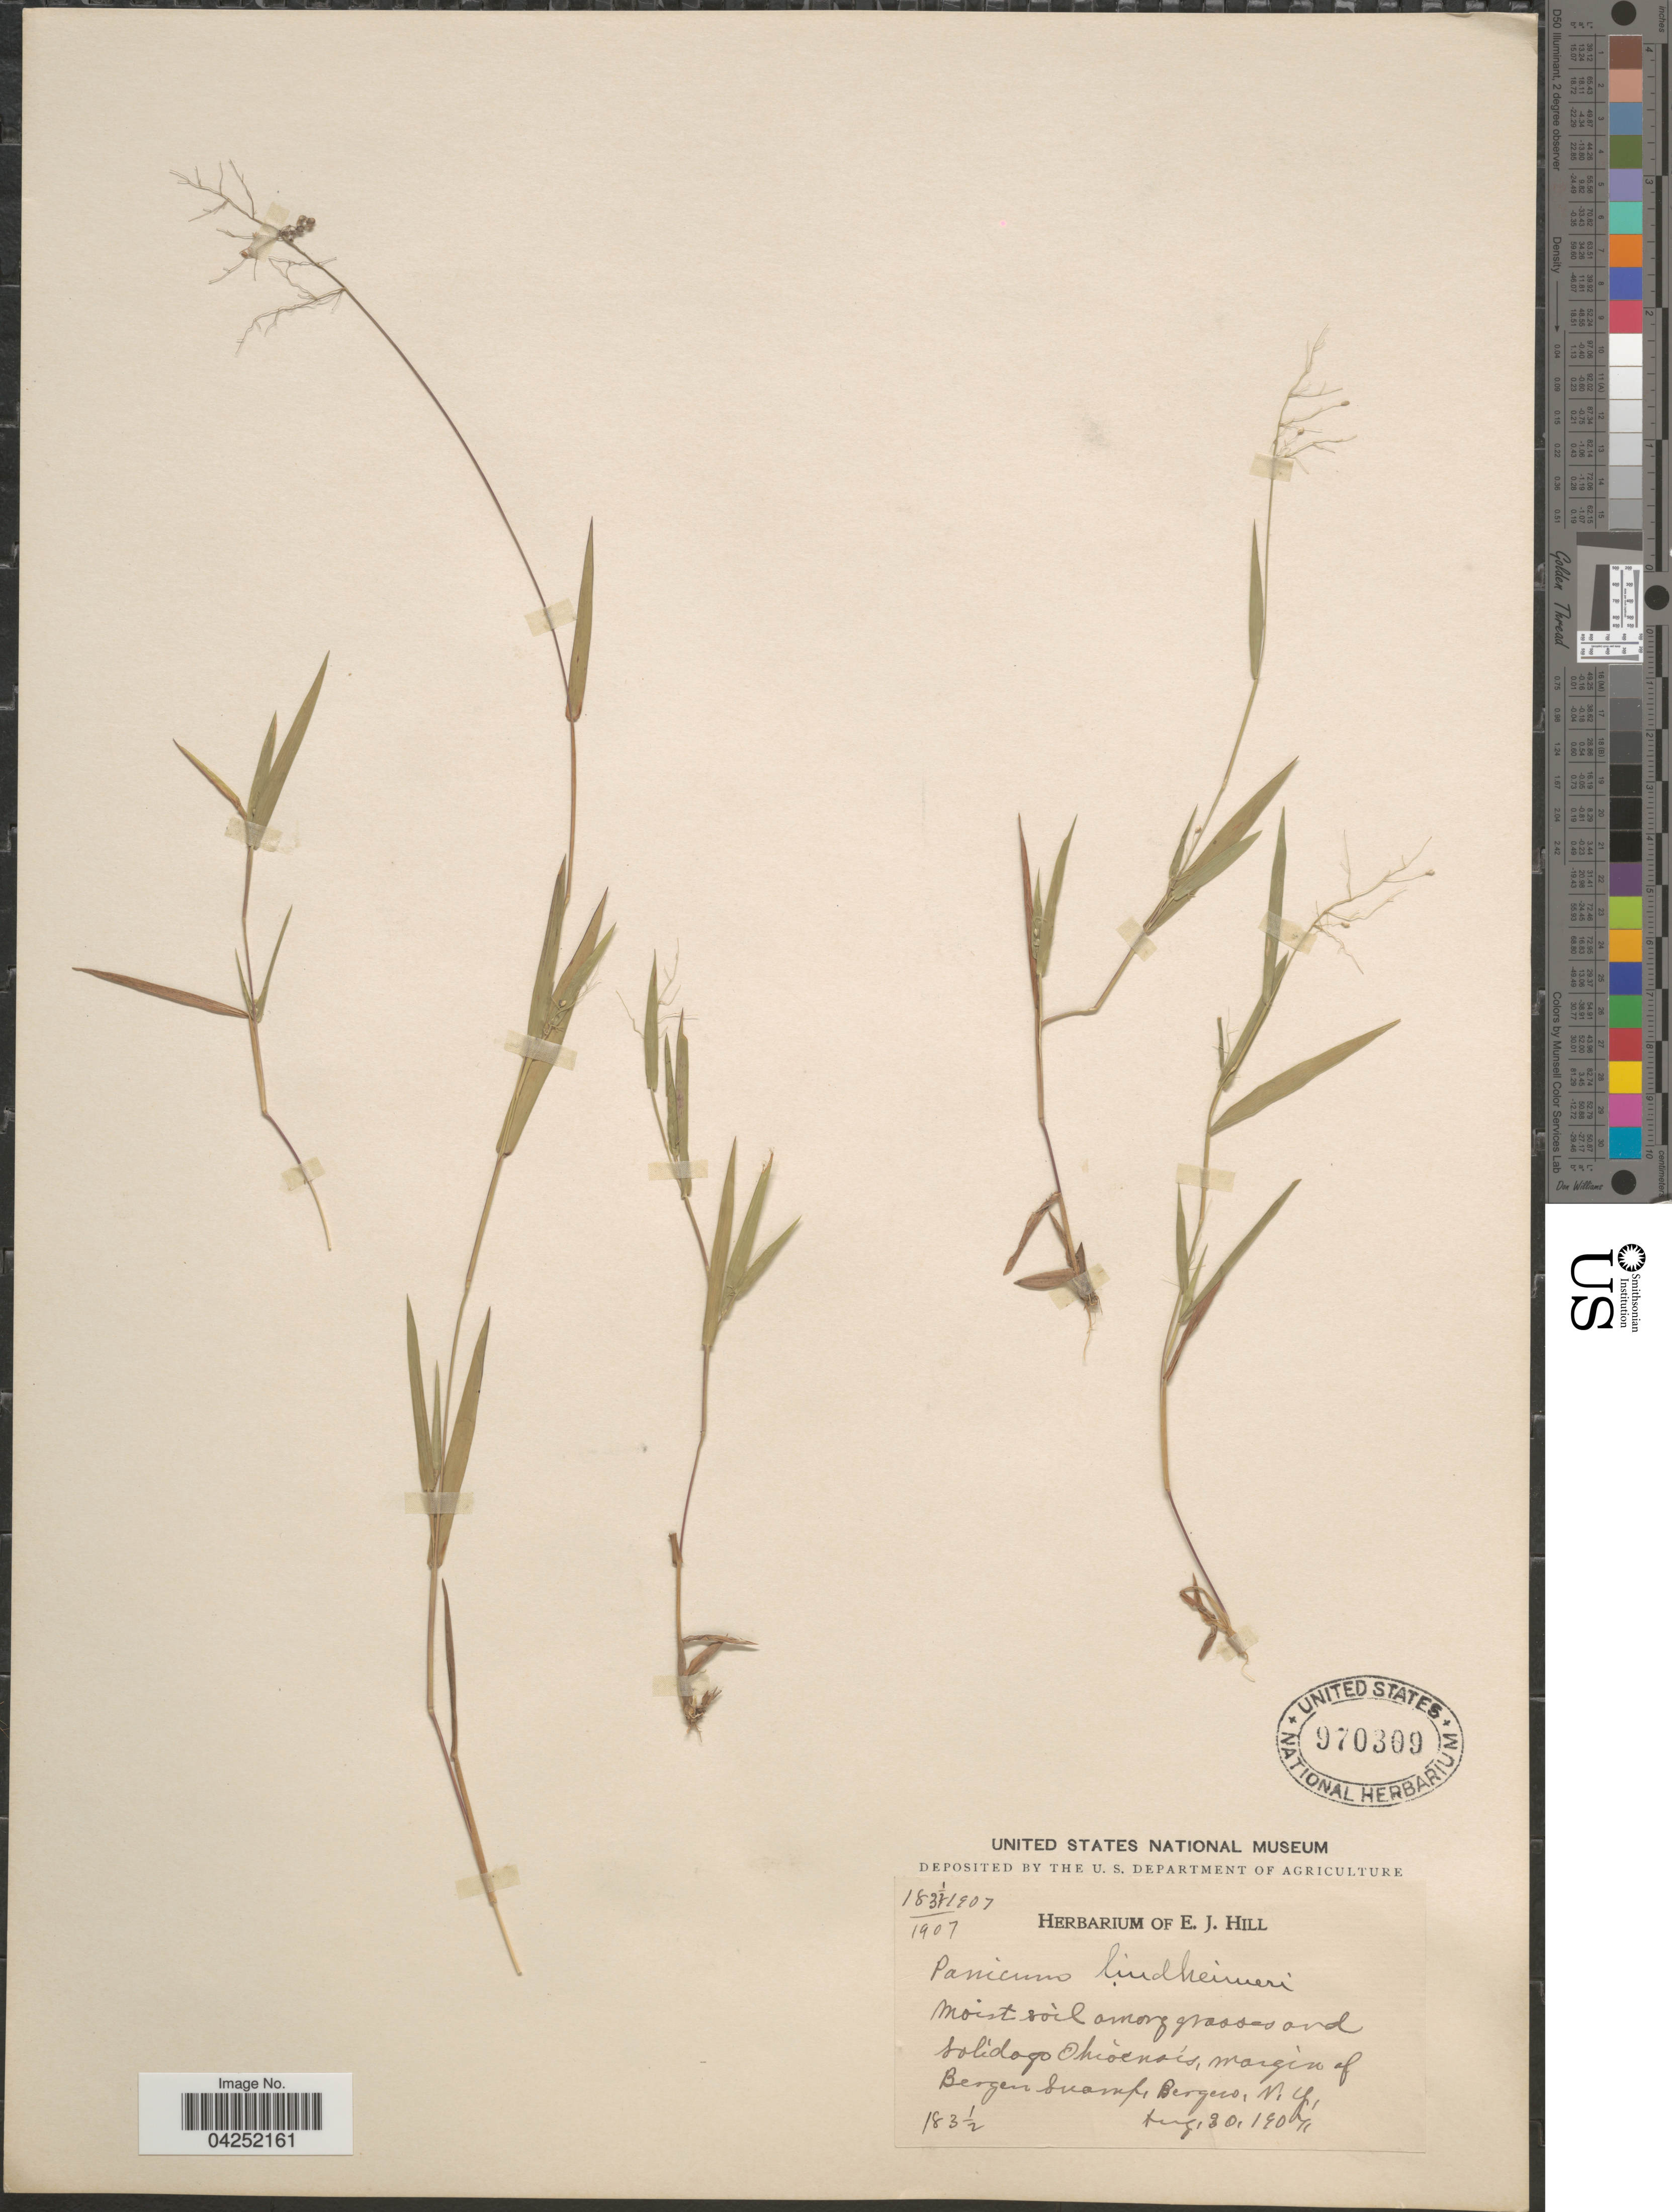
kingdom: Plantae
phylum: Tracheophyta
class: Liliopsida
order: Poales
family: Poaceae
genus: Dichanthelium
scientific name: Dichanthelium acuminatum var. lindheimeri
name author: (Nash) Gould & C.A. Clark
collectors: Ex herb. E. J. Hill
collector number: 183½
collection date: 1907-08-30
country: United States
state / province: New York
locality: Margin of Bergen Swamp, Bergers.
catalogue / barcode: US 970309